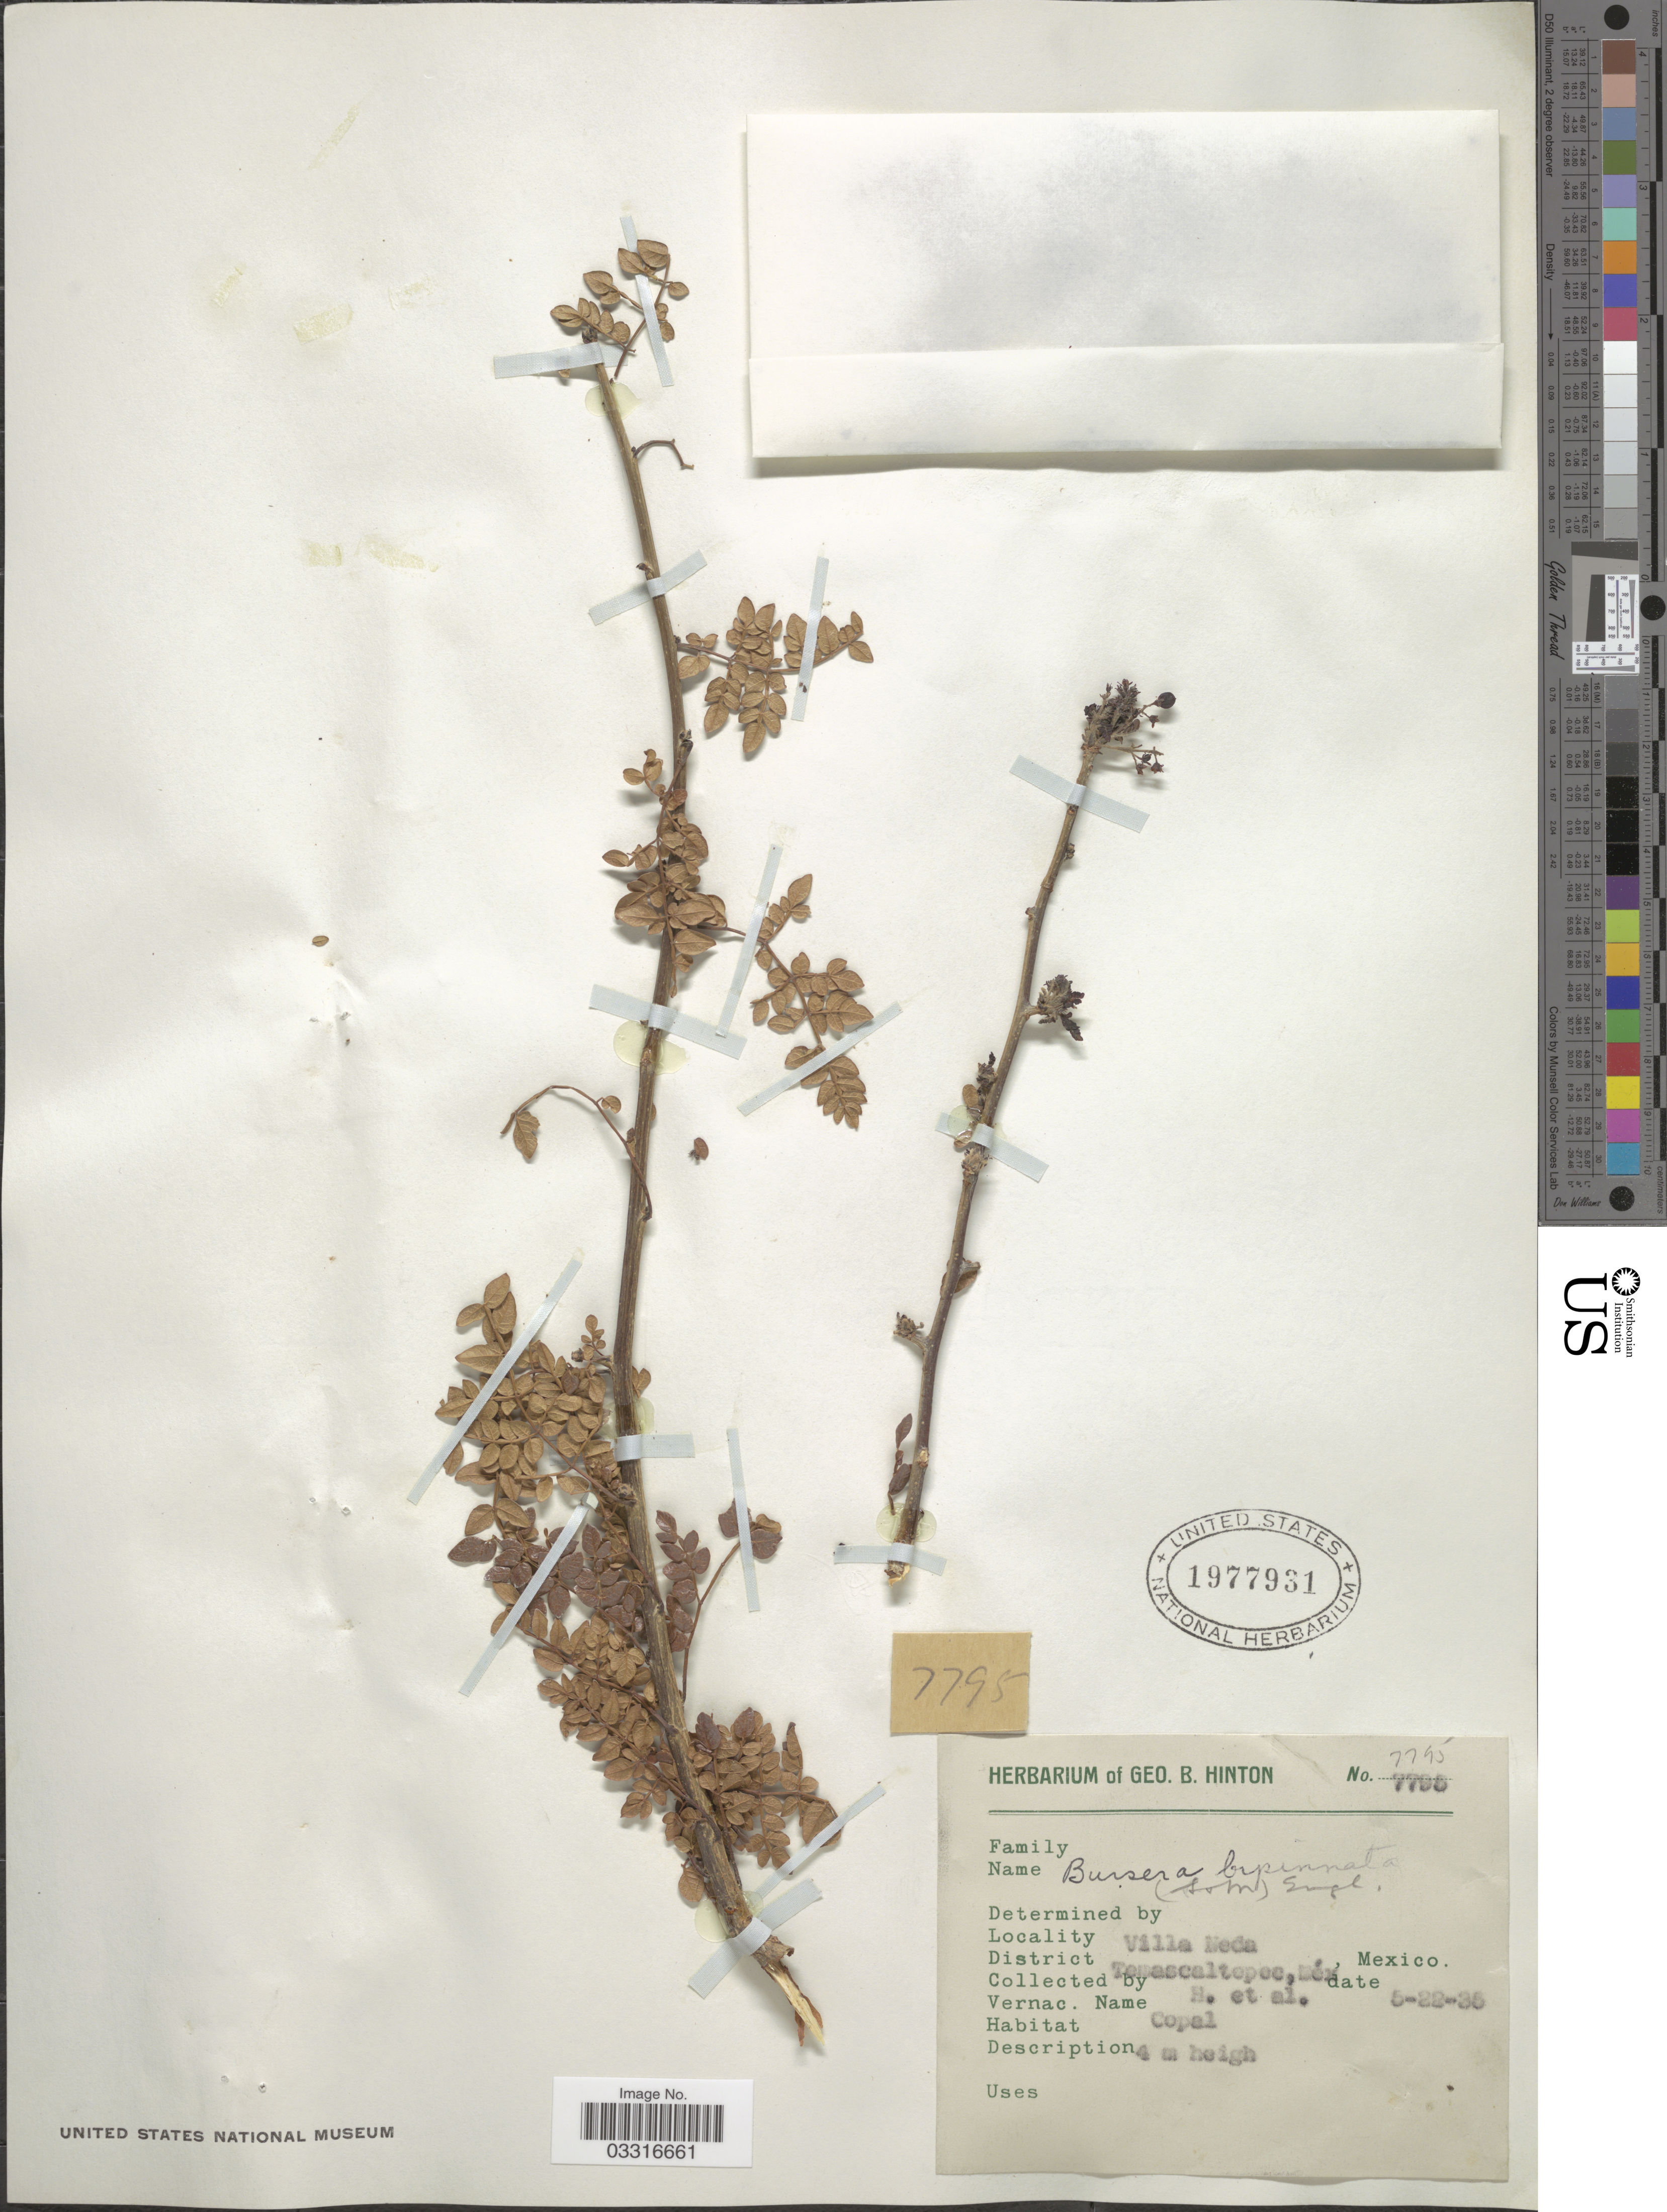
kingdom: Plantae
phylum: Tracheophyta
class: Magnoliopsida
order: Sapindales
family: Burseraceae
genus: Bursera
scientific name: Bursera bipinnata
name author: Engl.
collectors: G. B. Hinton & et al.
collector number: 7795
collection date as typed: Transcribed d/m/y: 22/5/35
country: Mexico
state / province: México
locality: Villa Neda, District Temascaltepec.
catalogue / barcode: US 1977931